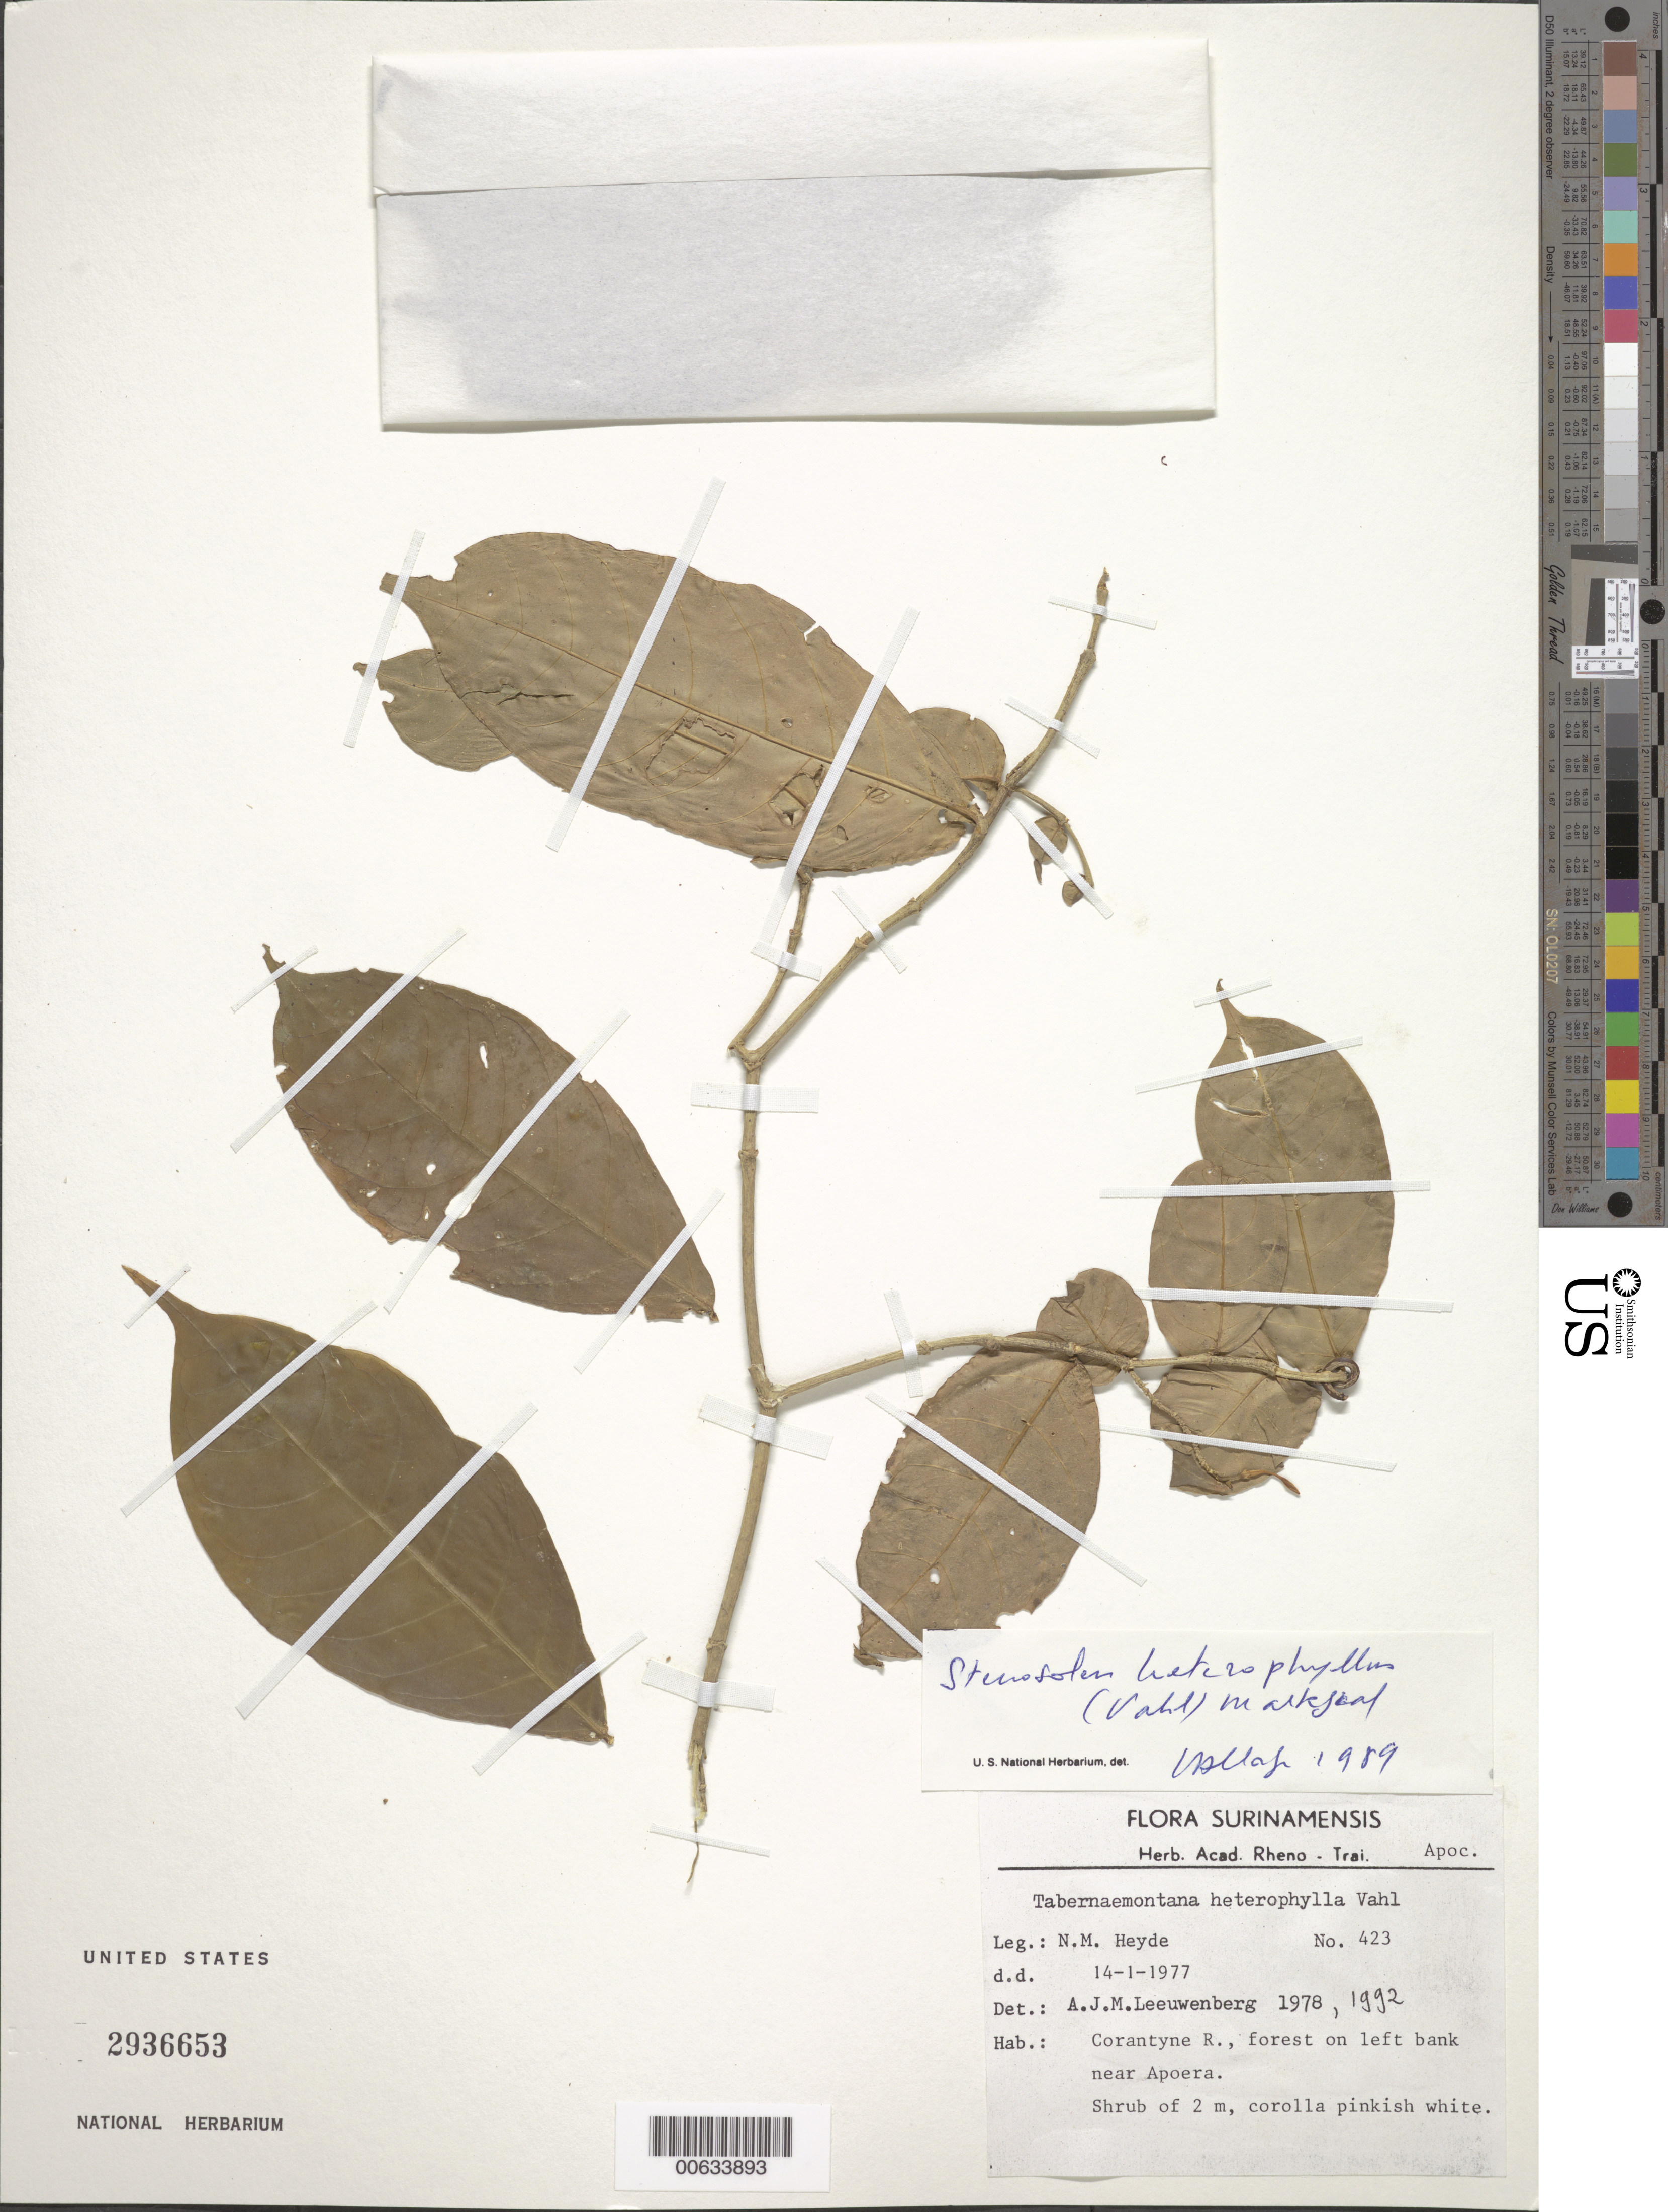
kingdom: Plantae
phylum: Tracheophyta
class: Magnoliopsida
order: Gentianales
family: Apocynaceae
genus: Tabernaemontana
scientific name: Tabernaemontana heterophylla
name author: Vahl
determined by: Leeuwenberg, A. J. M.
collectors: N. M. Heyde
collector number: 423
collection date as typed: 14-Nov-77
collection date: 1977-11-14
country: Suriname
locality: Courantyne R., left bank near Apoera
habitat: Forest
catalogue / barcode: US 2936653